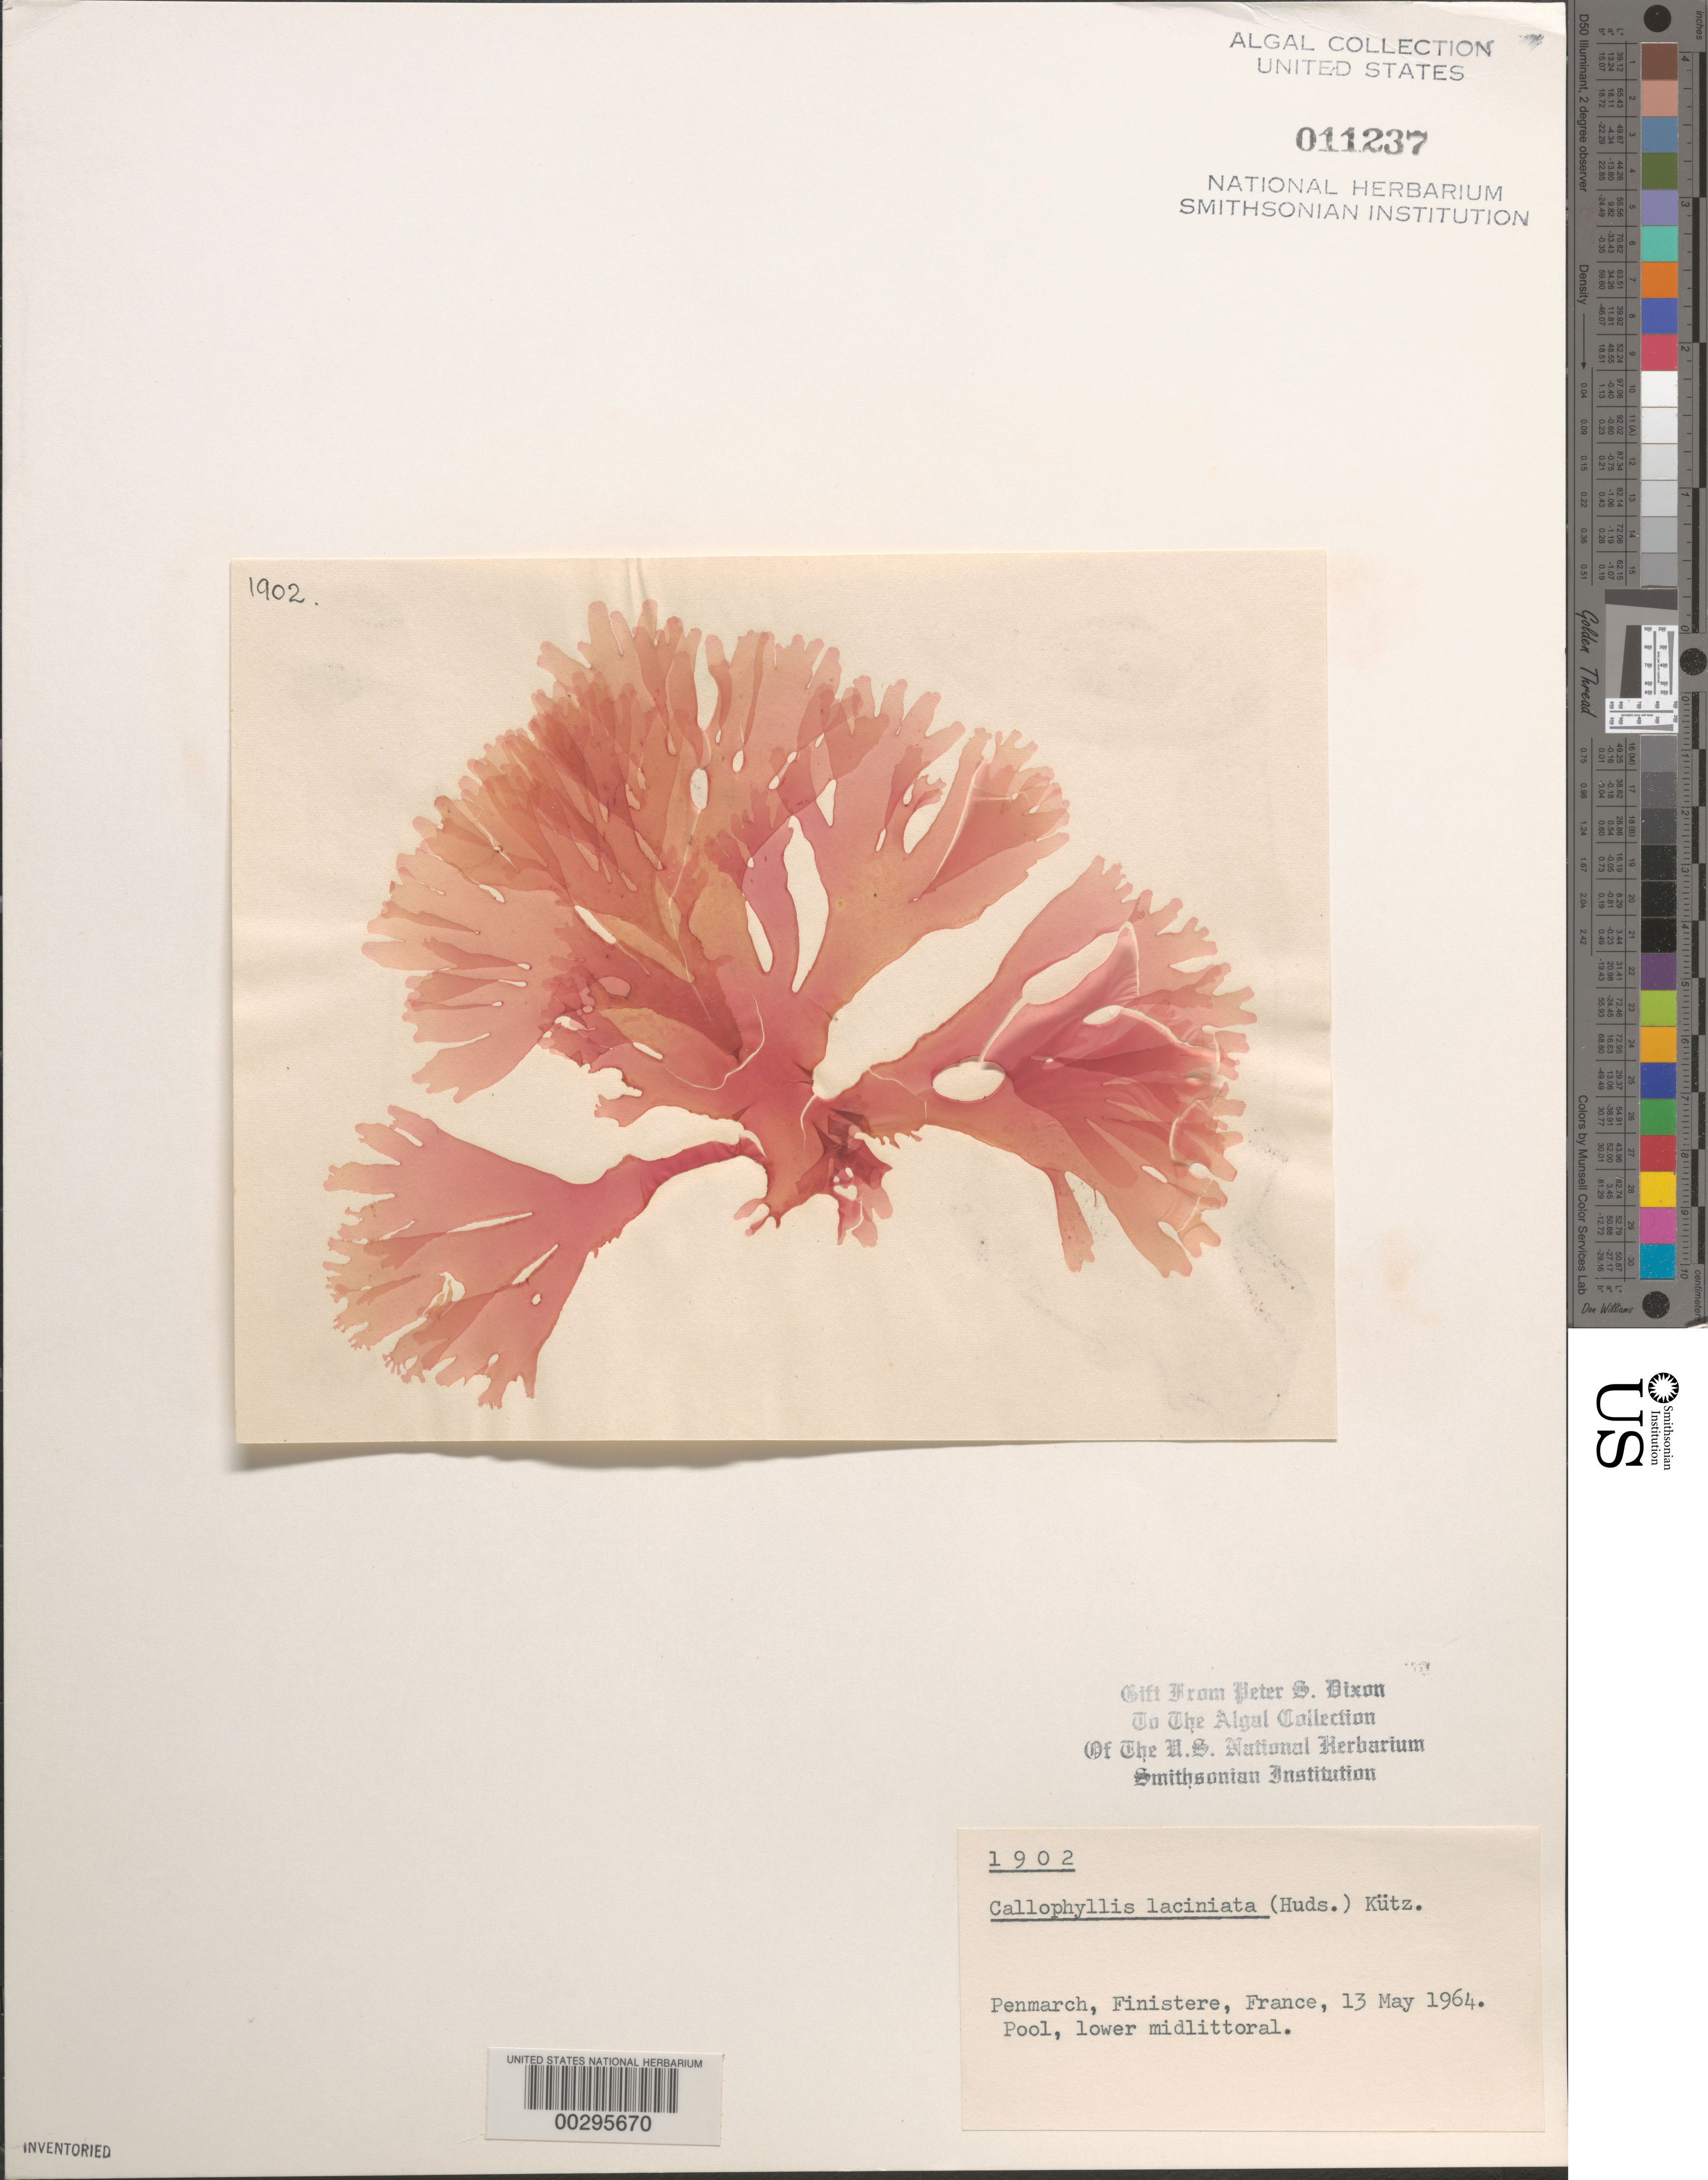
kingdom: Plantae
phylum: Rhodophyta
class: Florideophyceae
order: Gigartinales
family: Kallymeniaceae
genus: Metacallophyllis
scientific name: Metacallophyllis laciniata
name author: (Hudson) Vergés & L. Le Gall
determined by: Algae name updating Project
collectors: P. S. Dixon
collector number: PSD 1902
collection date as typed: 13 May 1964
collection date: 1964-05-13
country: France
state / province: Bretagne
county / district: Finistère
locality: Penmarch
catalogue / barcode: US 11237